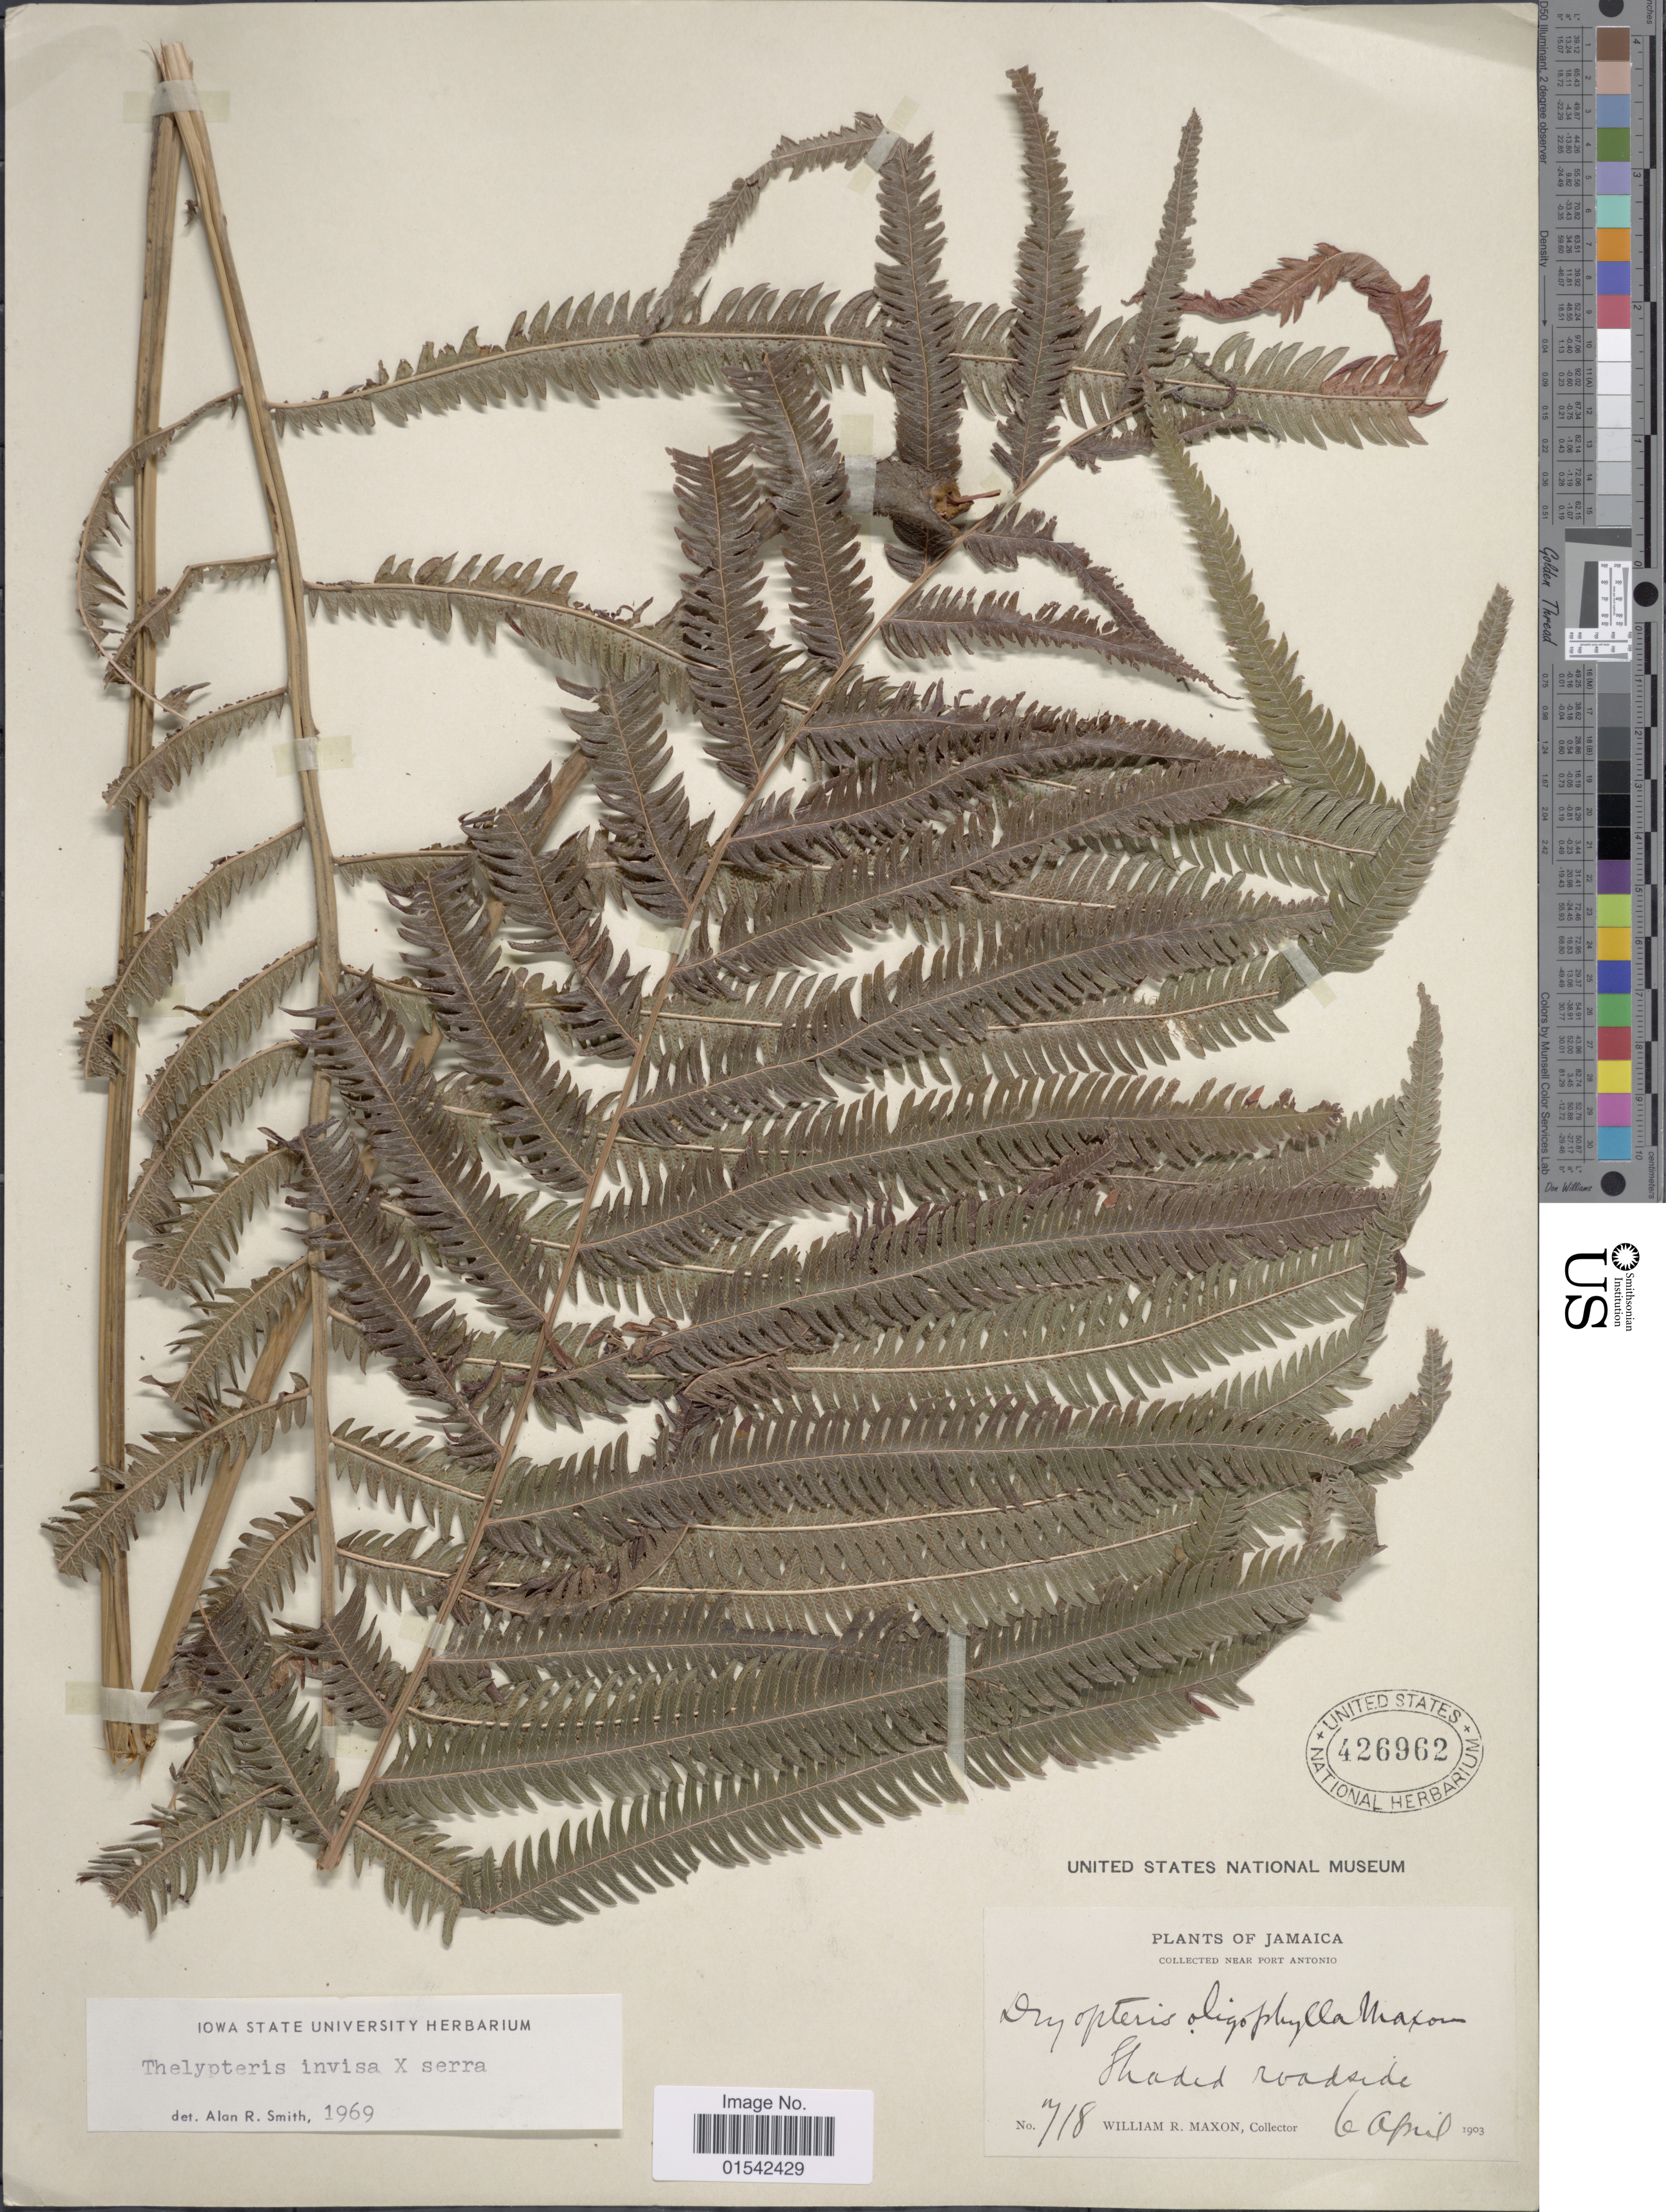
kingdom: Plantae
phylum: Tracheophyta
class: Polypodiopsida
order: Polypodiales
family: Thelypteridaceae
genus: Cyclosorus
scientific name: x C. serra (Sw.) Farw.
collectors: W. R. Maxon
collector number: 718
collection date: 1903-04-06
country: Jamaica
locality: Near Port Antonio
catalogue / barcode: US 426962